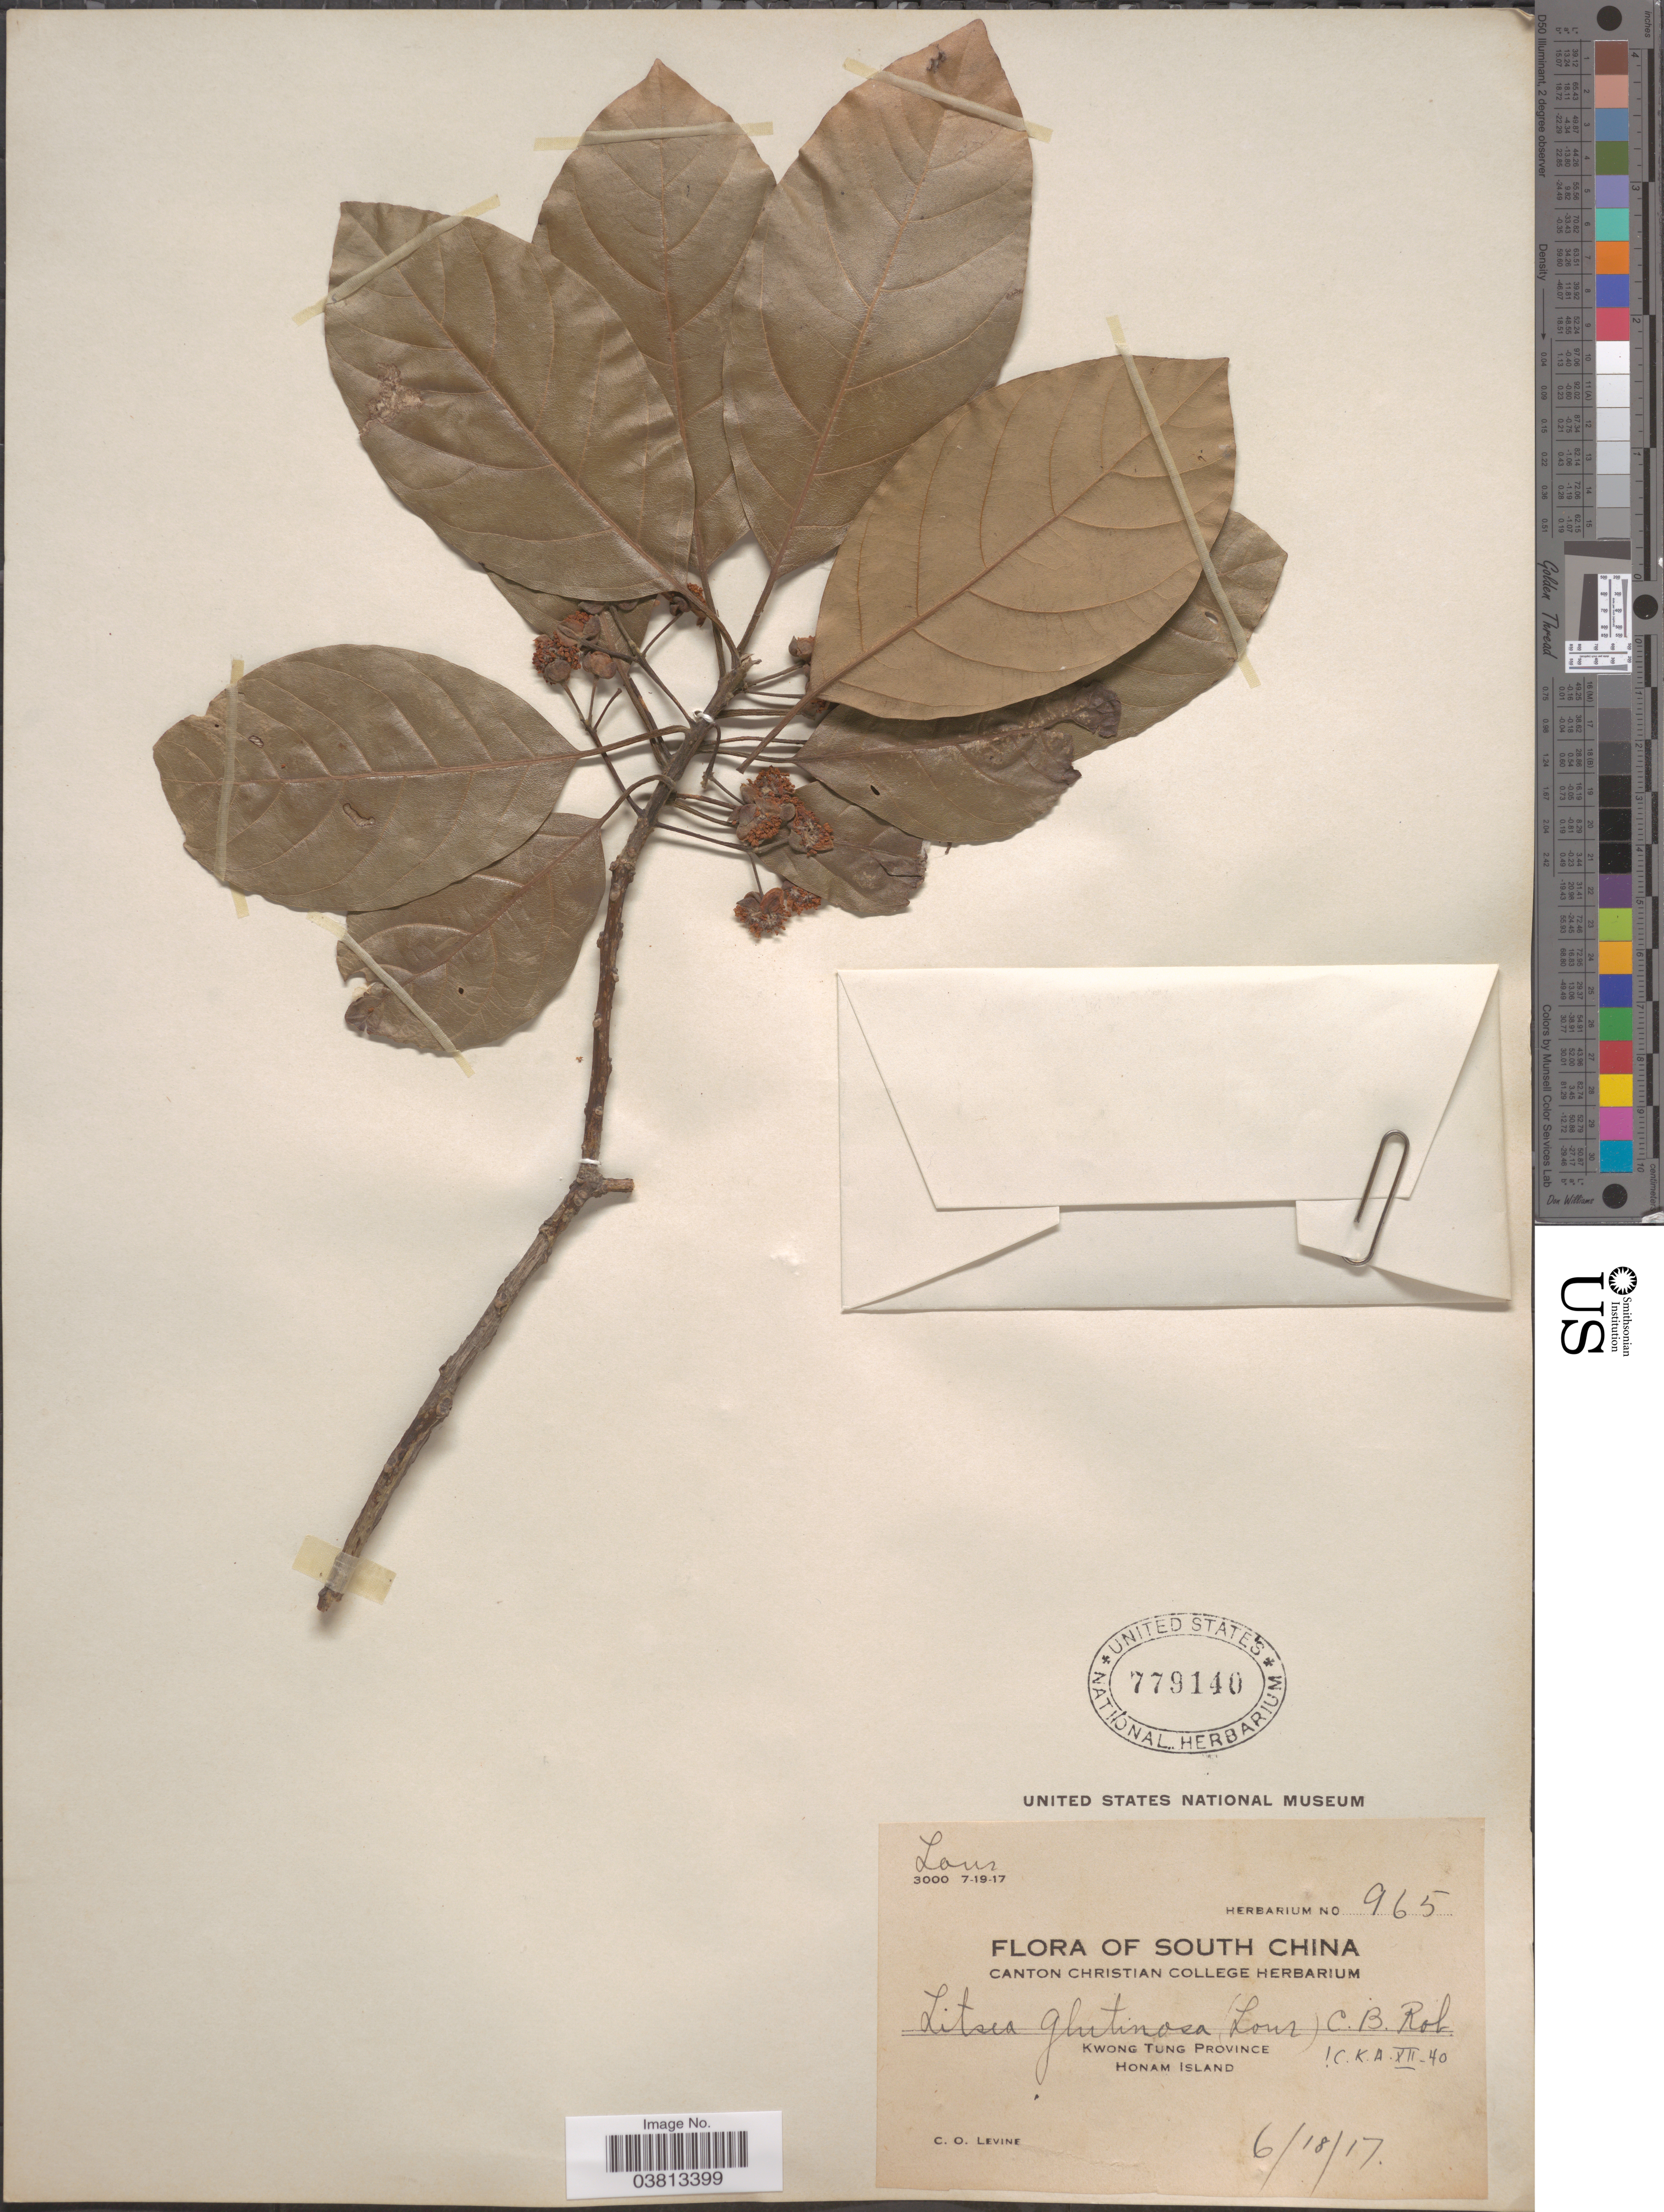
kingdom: Plantae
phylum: Tracheophyta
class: Magnoliopsida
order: Laurales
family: Lauraceae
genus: Litsea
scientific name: Litsea glutinosa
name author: (Lour.) C.B. Rob.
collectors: C. O. Levine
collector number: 965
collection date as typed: Transcribed d/m/y: 18/6/17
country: China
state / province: Guangdong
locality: South China. Kwong Tung Province. Honam Island.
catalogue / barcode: US 779140